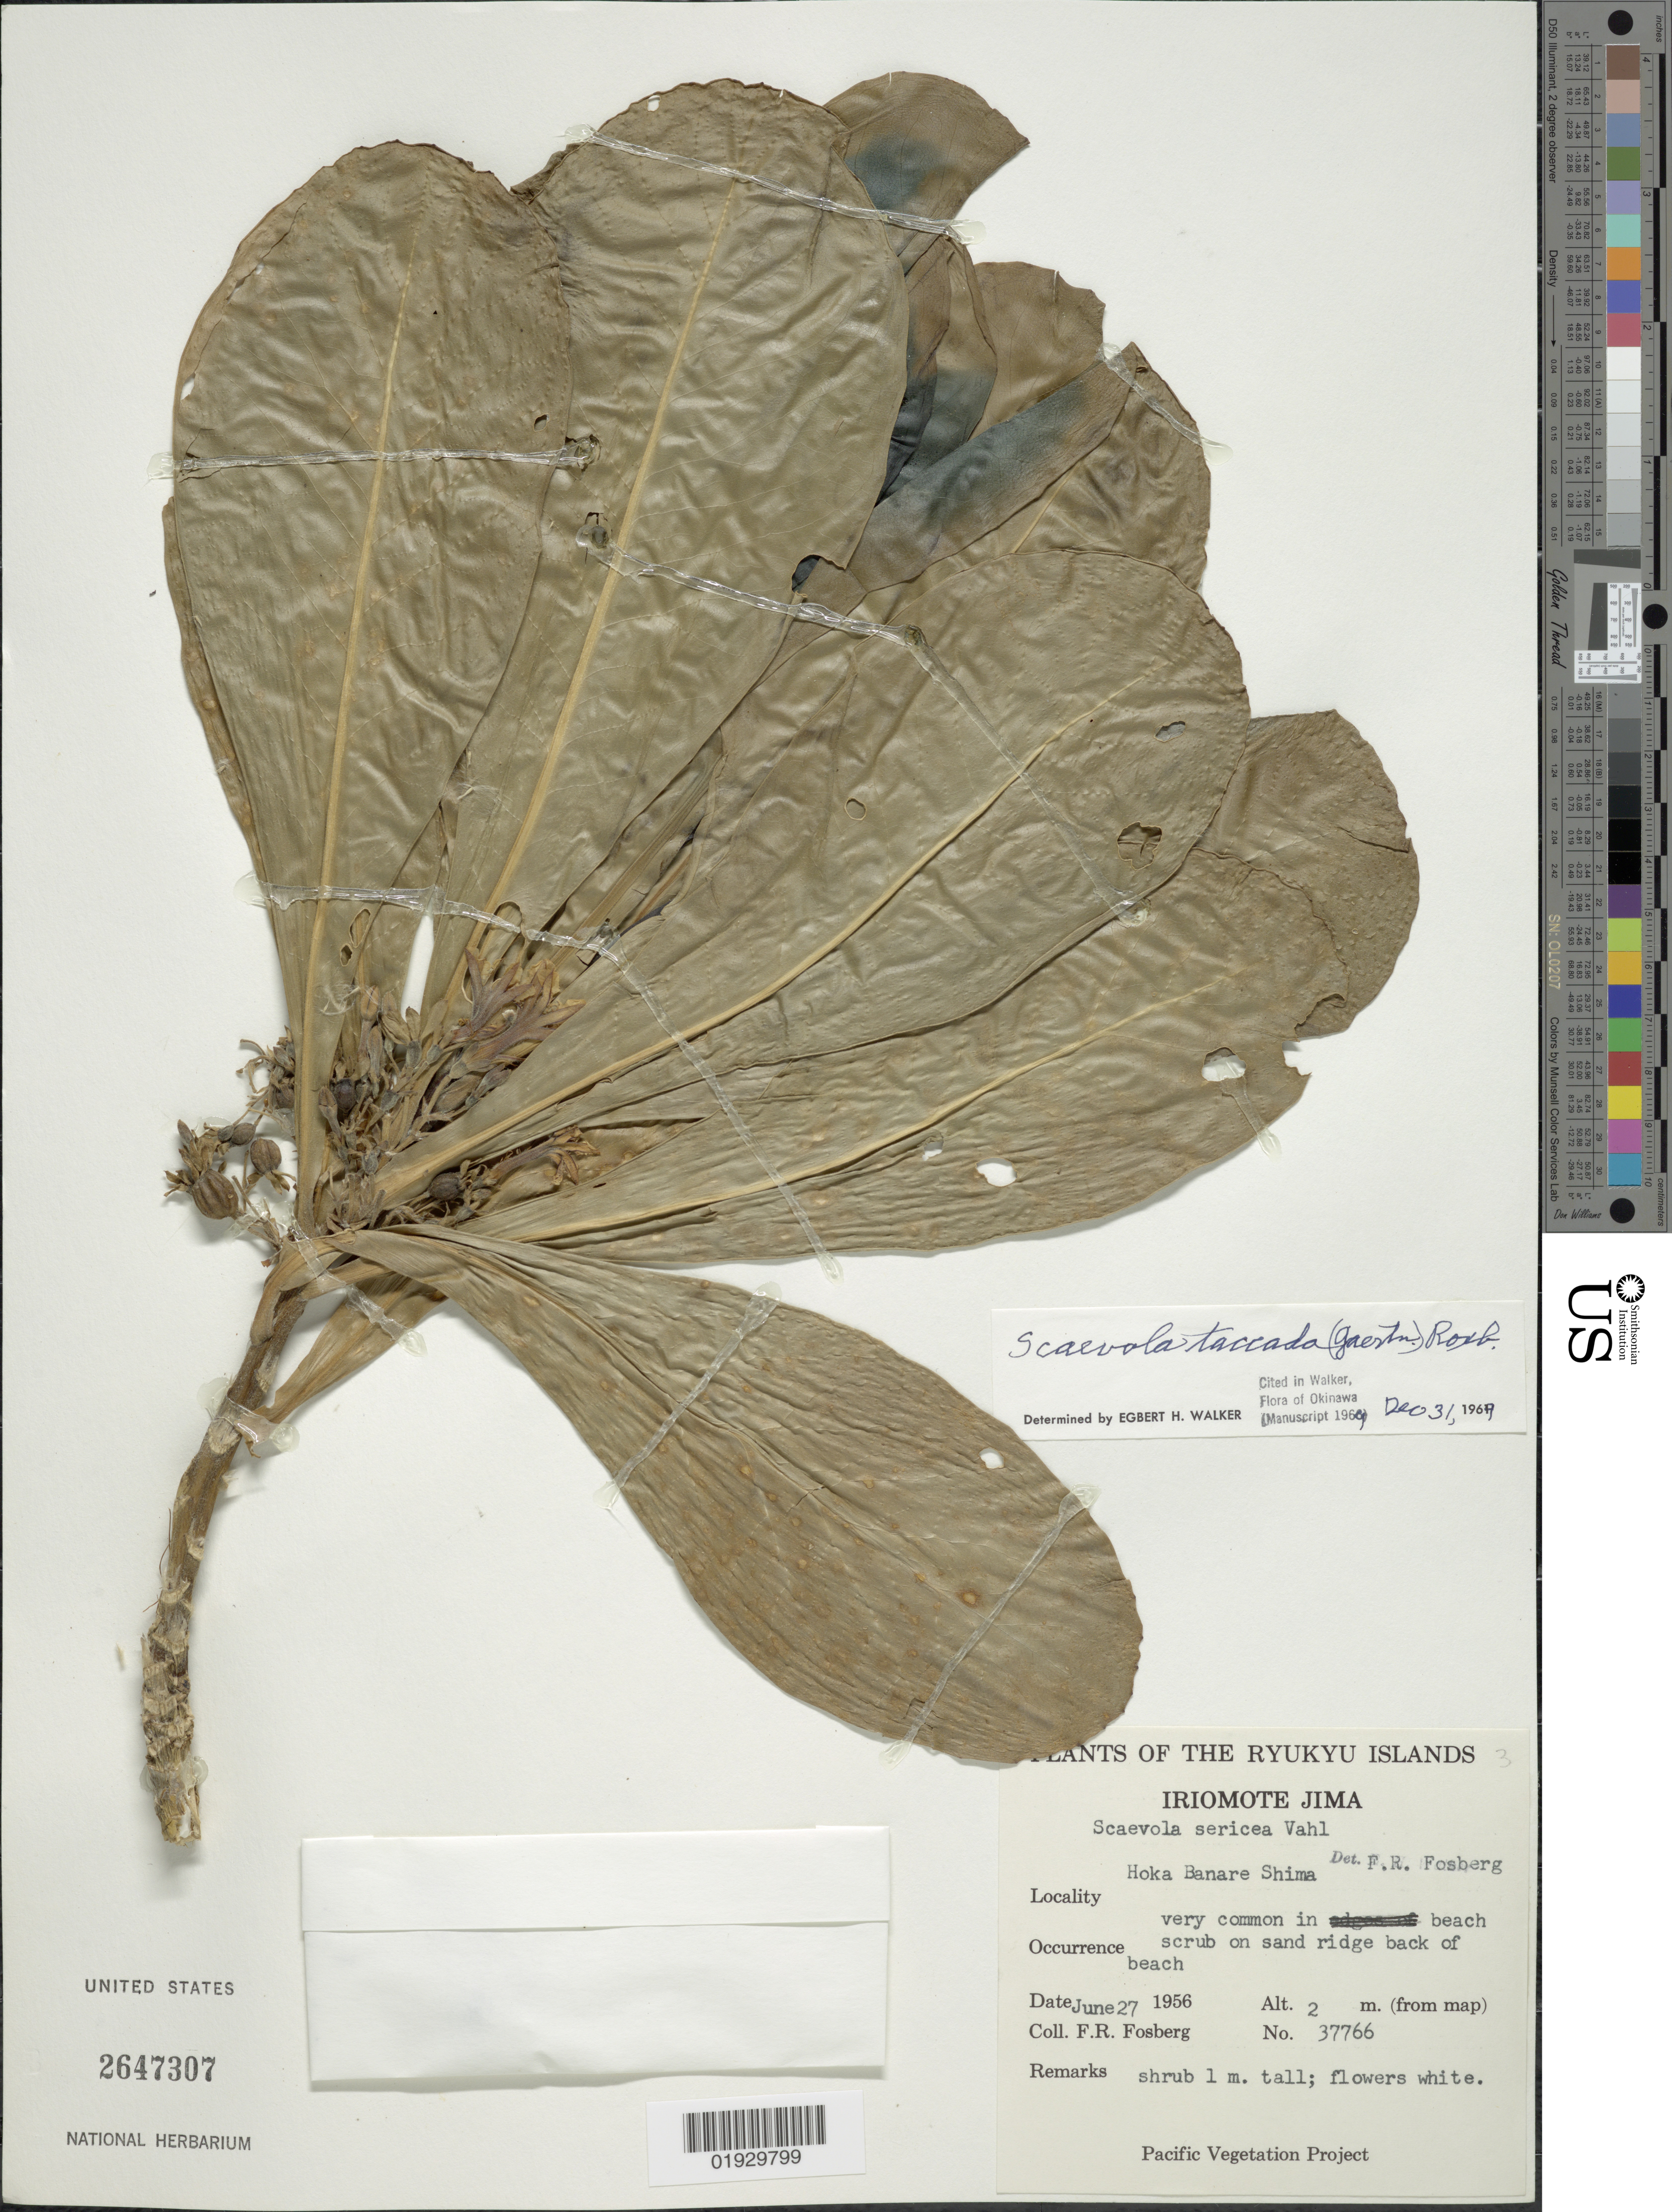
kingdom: Plantae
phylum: Tracheophyta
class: Magnoliopsida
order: Asterales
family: Goodeniaceae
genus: Scaevola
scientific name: Scaevola taccada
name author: (Gaertn.) Roxb.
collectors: F. R. Fosberg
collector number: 37766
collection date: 1956-06-27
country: Japan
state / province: Okinawa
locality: Ryukyu Islands. Iriomote Jima. Hoka Banare Shima.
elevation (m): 2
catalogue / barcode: US 2647307